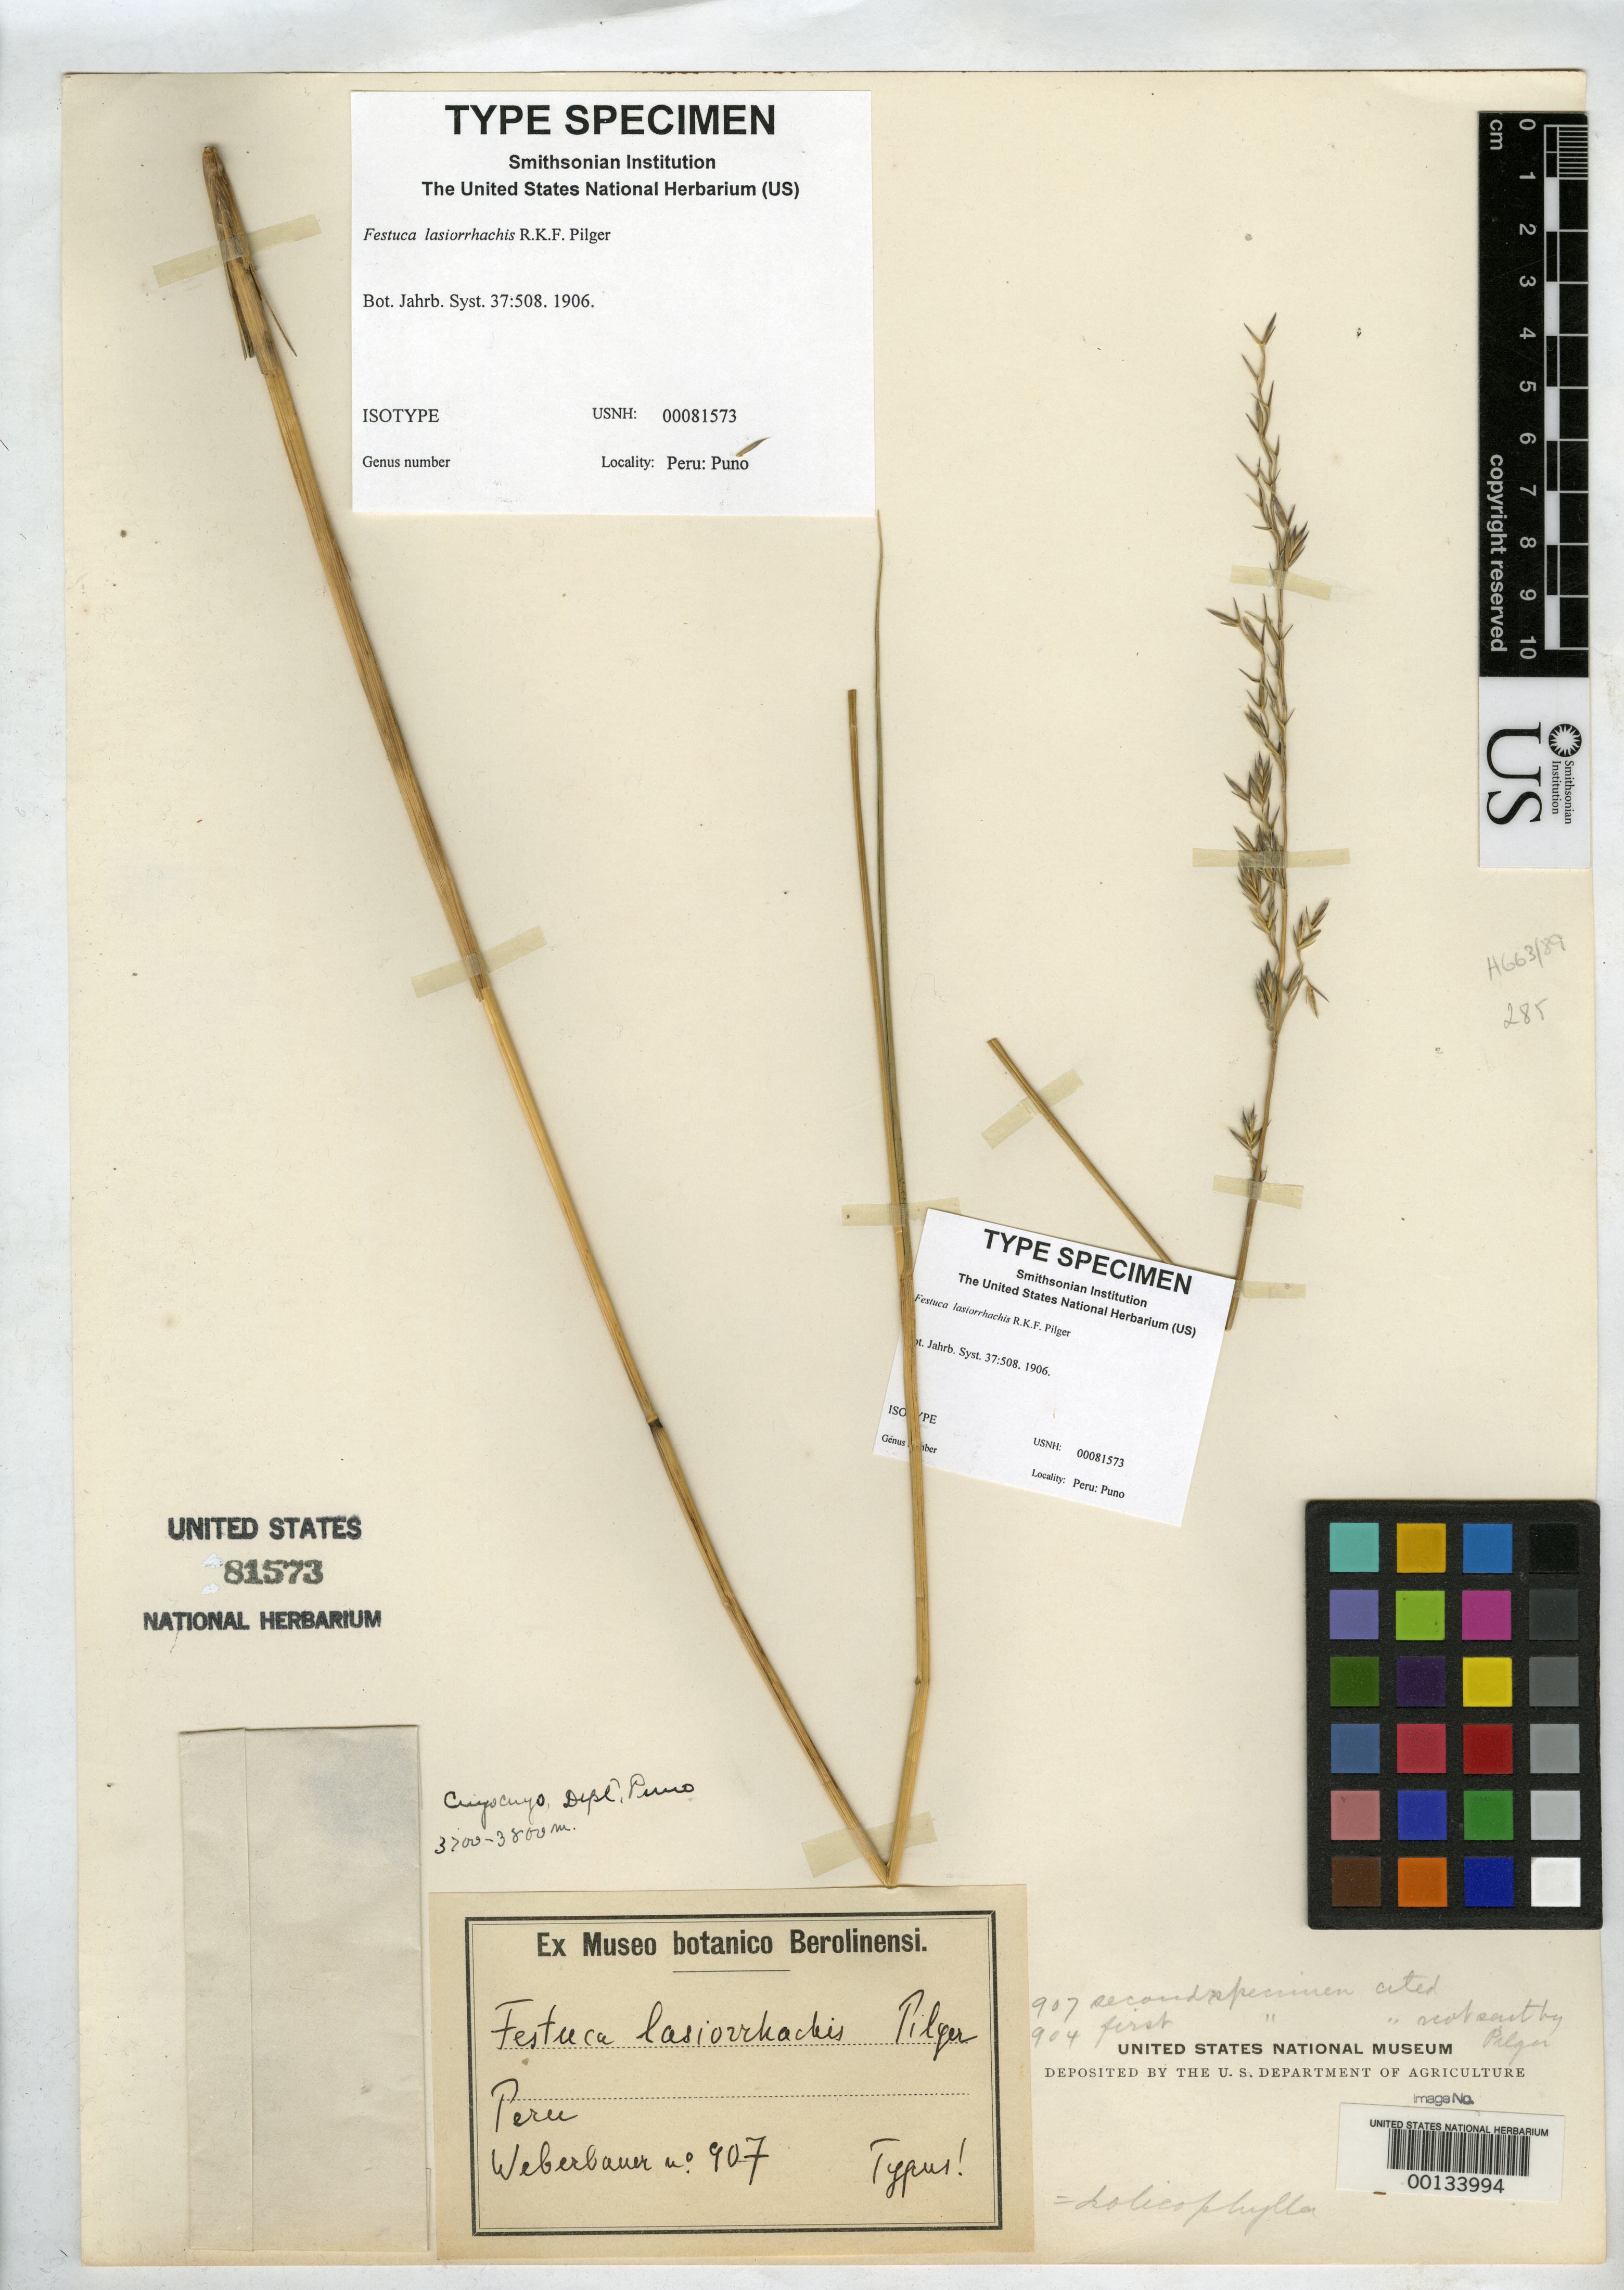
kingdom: Plantae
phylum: Tracheophyta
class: Liliopsida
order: Poales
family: Poaceae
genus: Festuca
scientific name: Festuca lasiorrhachis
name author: Pilg.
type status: Isotype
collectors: A. Weberbauer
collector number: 907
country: Peru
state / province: Puno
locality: Above Cuyocuyo.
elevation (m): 3700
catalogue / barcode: US 81573